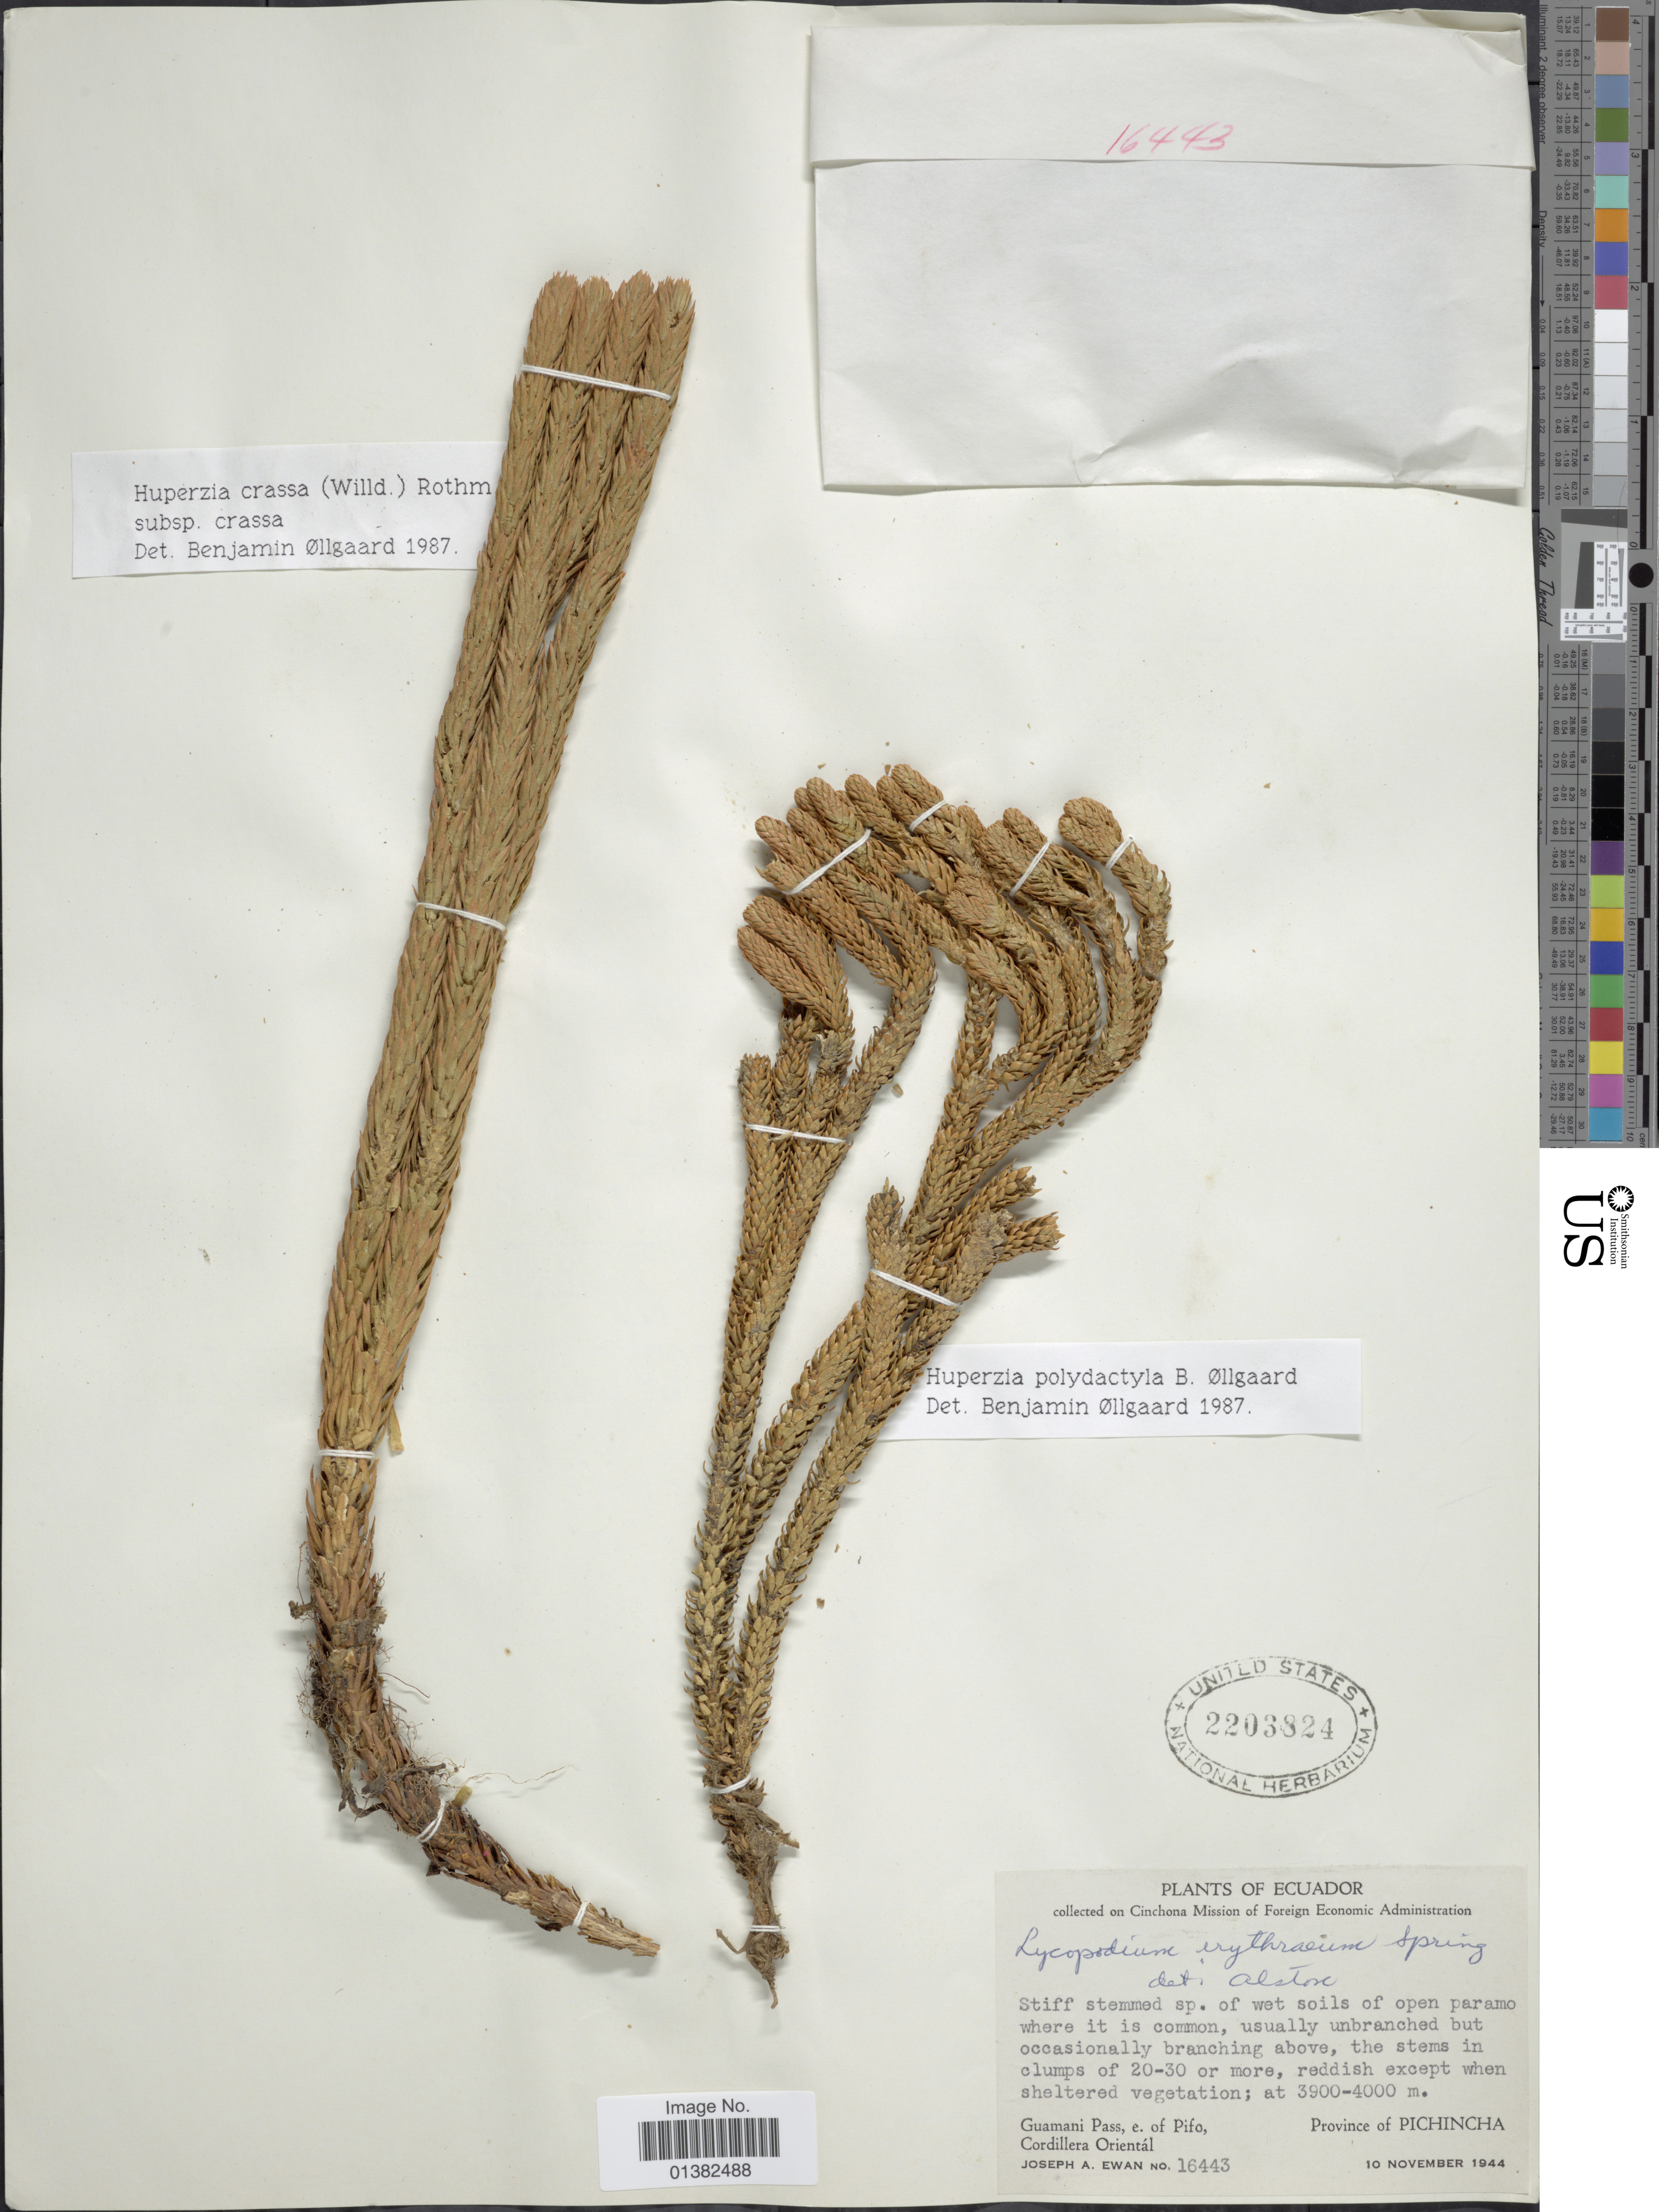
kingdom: Plantae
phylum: Tracheophyta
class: Lycopodiopsida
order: Lycopodiales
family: Lycopodiaceae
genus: Phlegmariurus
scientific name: Phlegmariurus polydactylus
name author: (B. Øllg.) B. Øllg.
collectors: J. A. Ewan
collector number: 16443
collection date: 1944-11-10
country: Ecuador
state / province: Pichincha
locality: Guamani Pass, e. of Pifo, Cordillera Orientál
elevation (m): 3900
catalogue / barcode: US 2203824